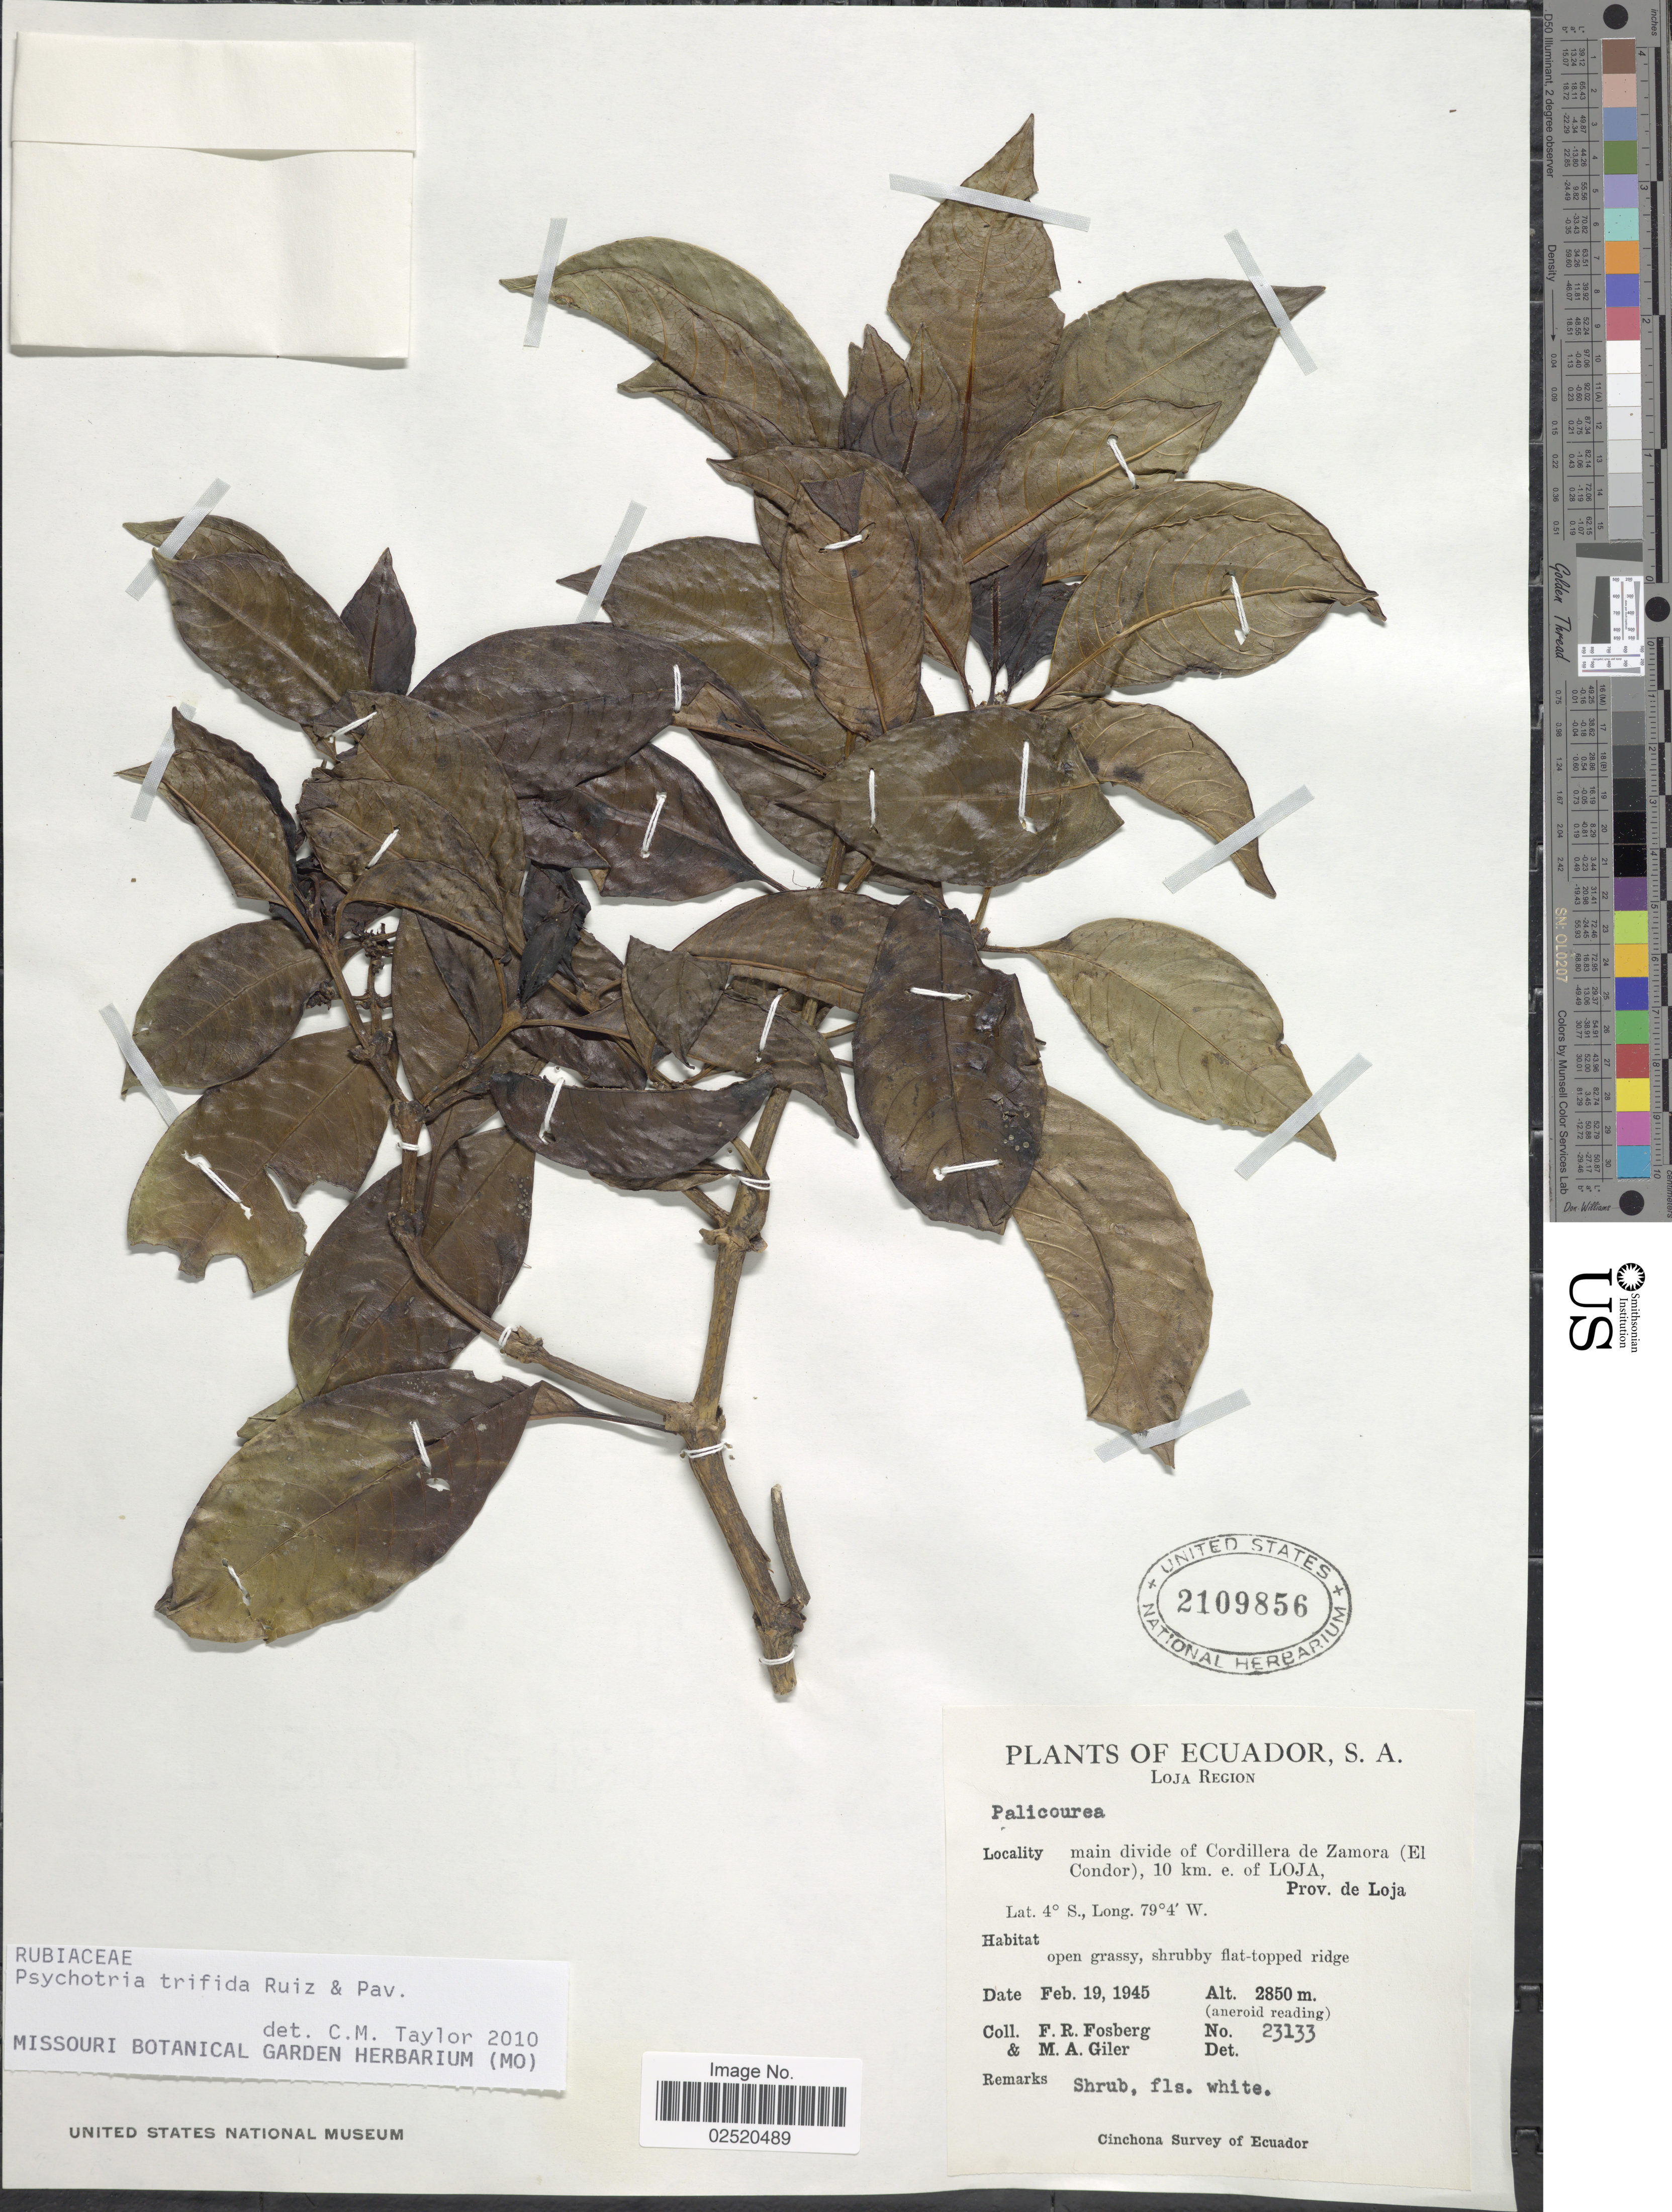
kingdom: Plantae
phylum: Tracheophyta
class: Magnoliopsida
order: Gentianales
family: Rubiaceae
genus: Psychotria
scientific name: Psychotria trifida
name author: Ruiz & Pav.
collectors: F. R. Fosberg & M. Giler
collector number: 23133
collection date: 1945-02-19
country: Ecuador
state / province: Loja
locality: Main divide of Cordillera de Zamora (El Condor), 10 km. e. of Loja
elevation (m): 2850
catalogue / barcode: US 2109856